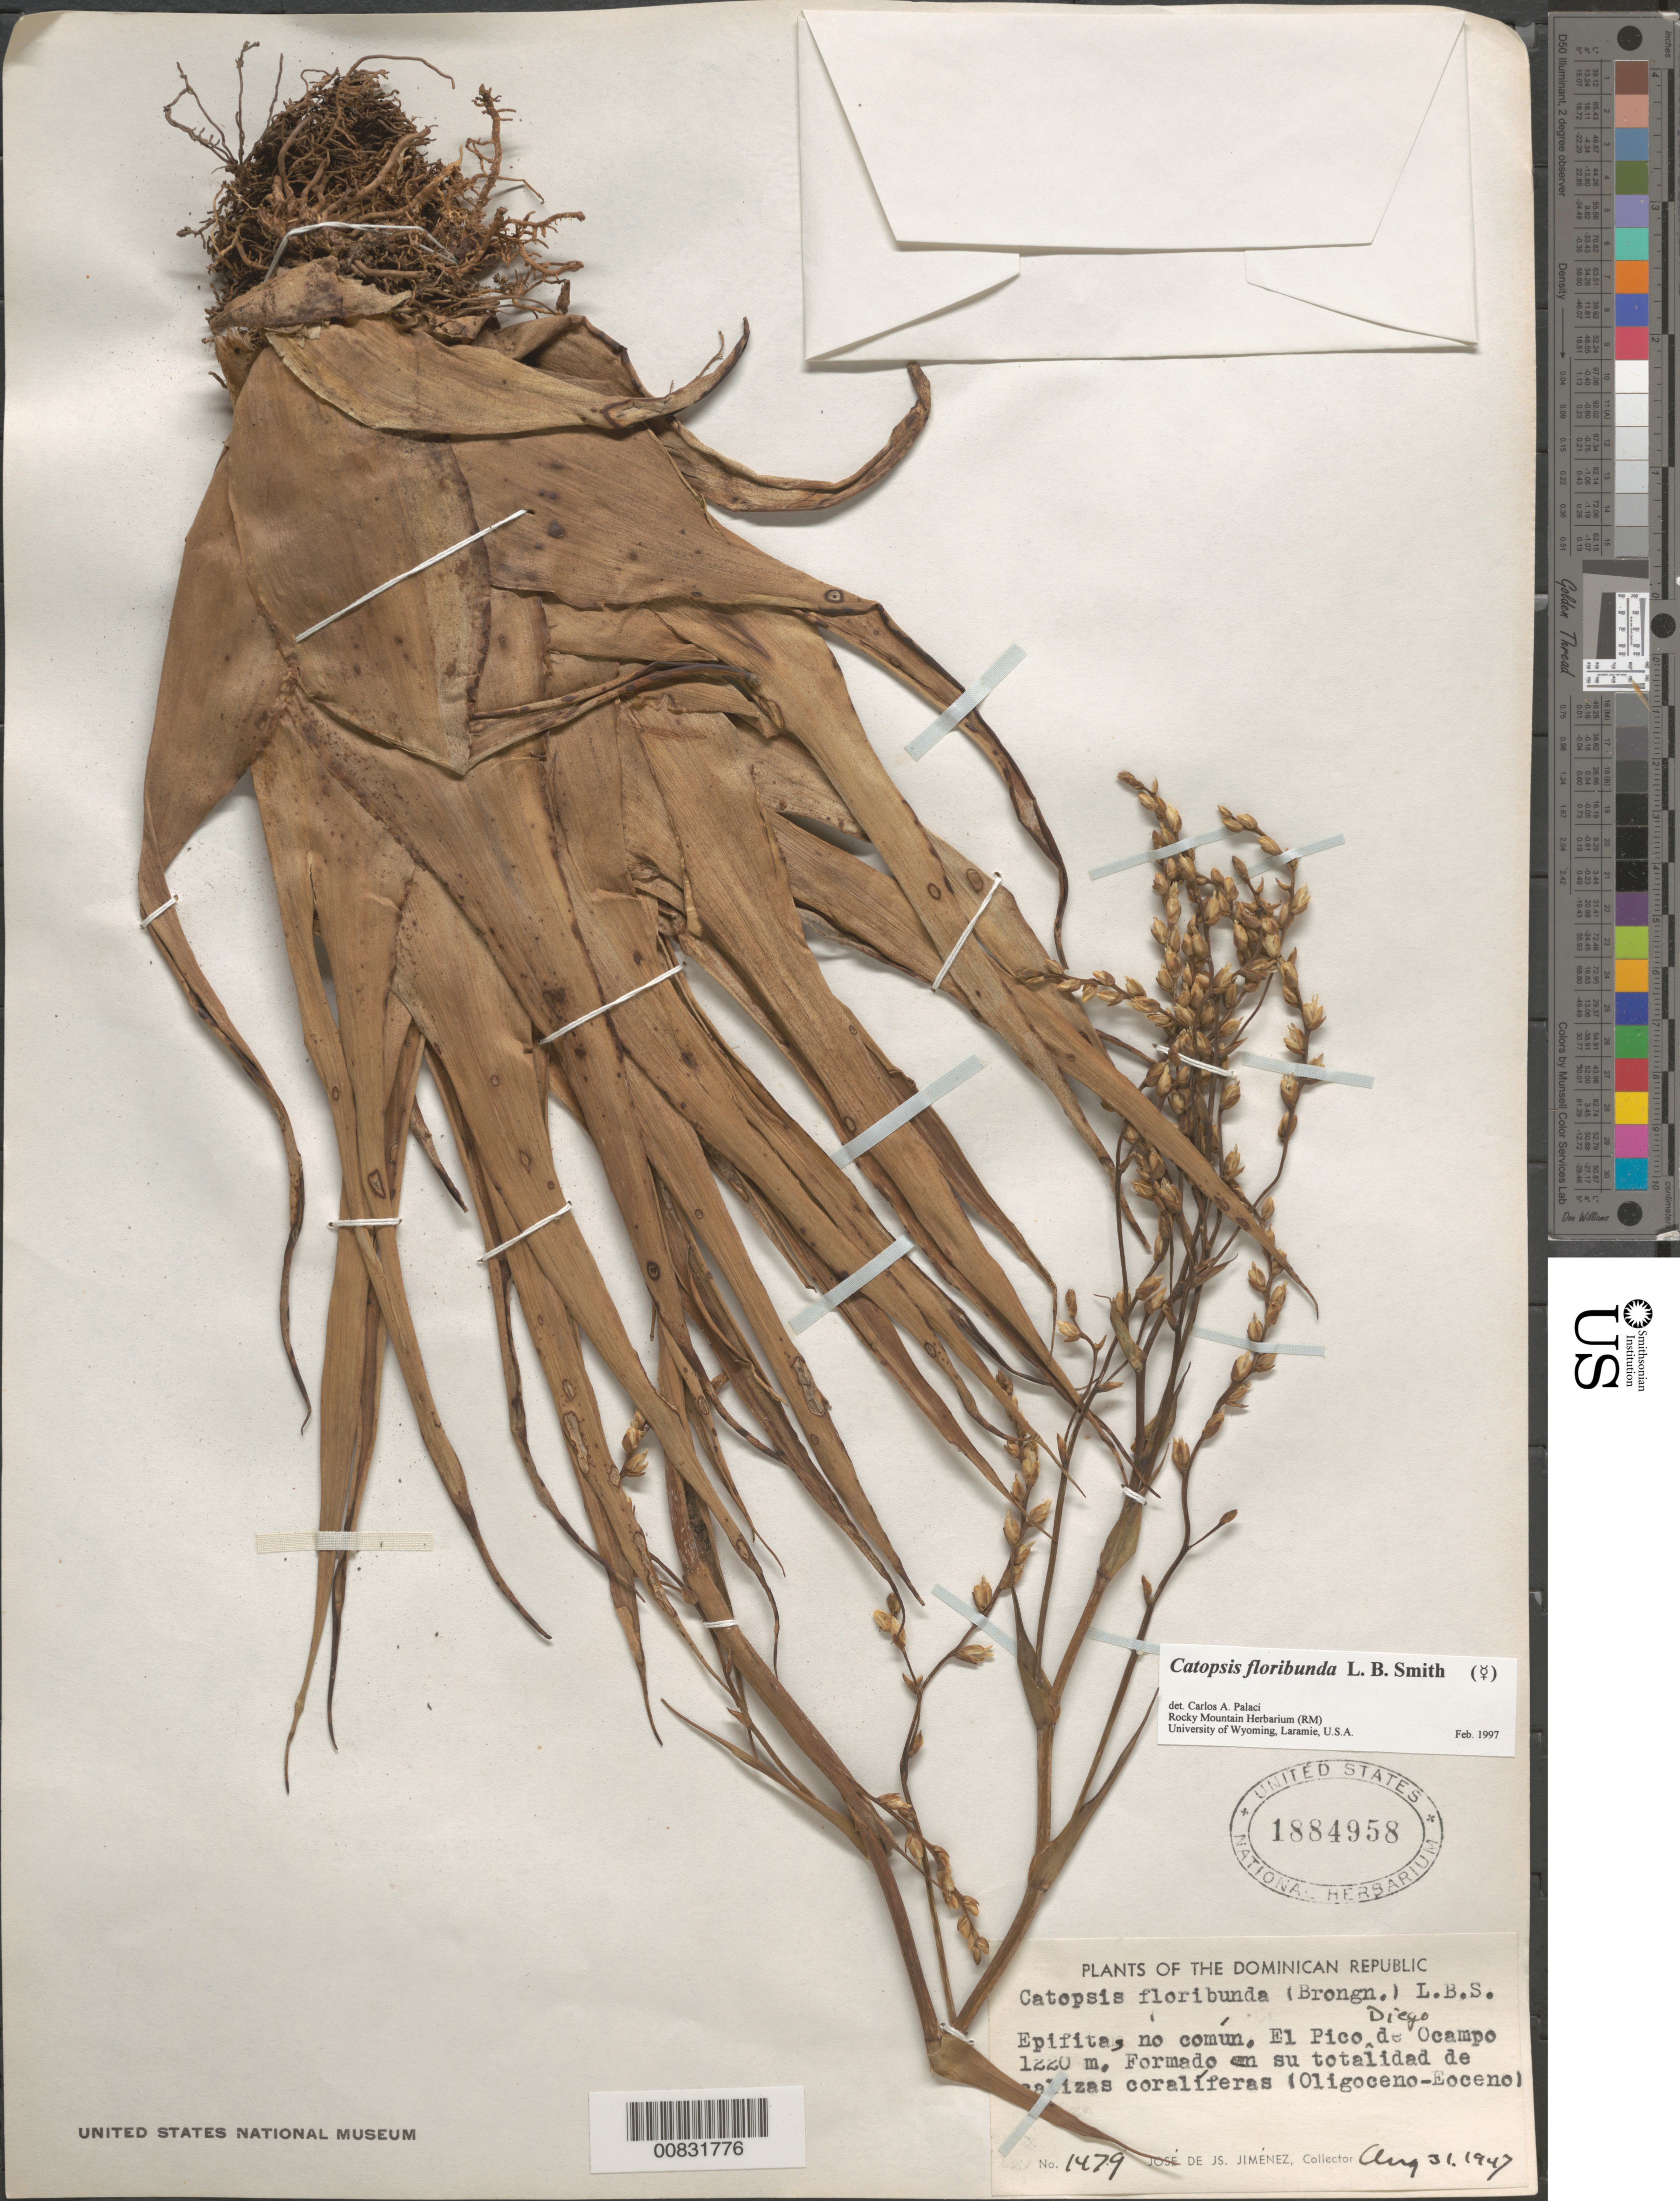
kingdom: Plantae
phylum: Tracheophyta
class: Liliopsida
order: Poales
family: Bromeliaceae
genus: Catopsis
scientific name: Catopsis floribunda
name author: L.B. Sm.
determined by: Palací, C. A., (RM), University of Wyoming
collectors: J. J. Jiménez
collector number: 1479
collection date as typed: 31 Aug 1947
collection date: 1947-08-31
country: Dominican Republic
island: Hispaniola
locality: El Pico de Diego Ocampo.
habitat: Formado en su totalidad de calizas coralíferas (Oligoceno-Eoceno).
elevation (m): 1220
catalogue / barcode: US 1884958